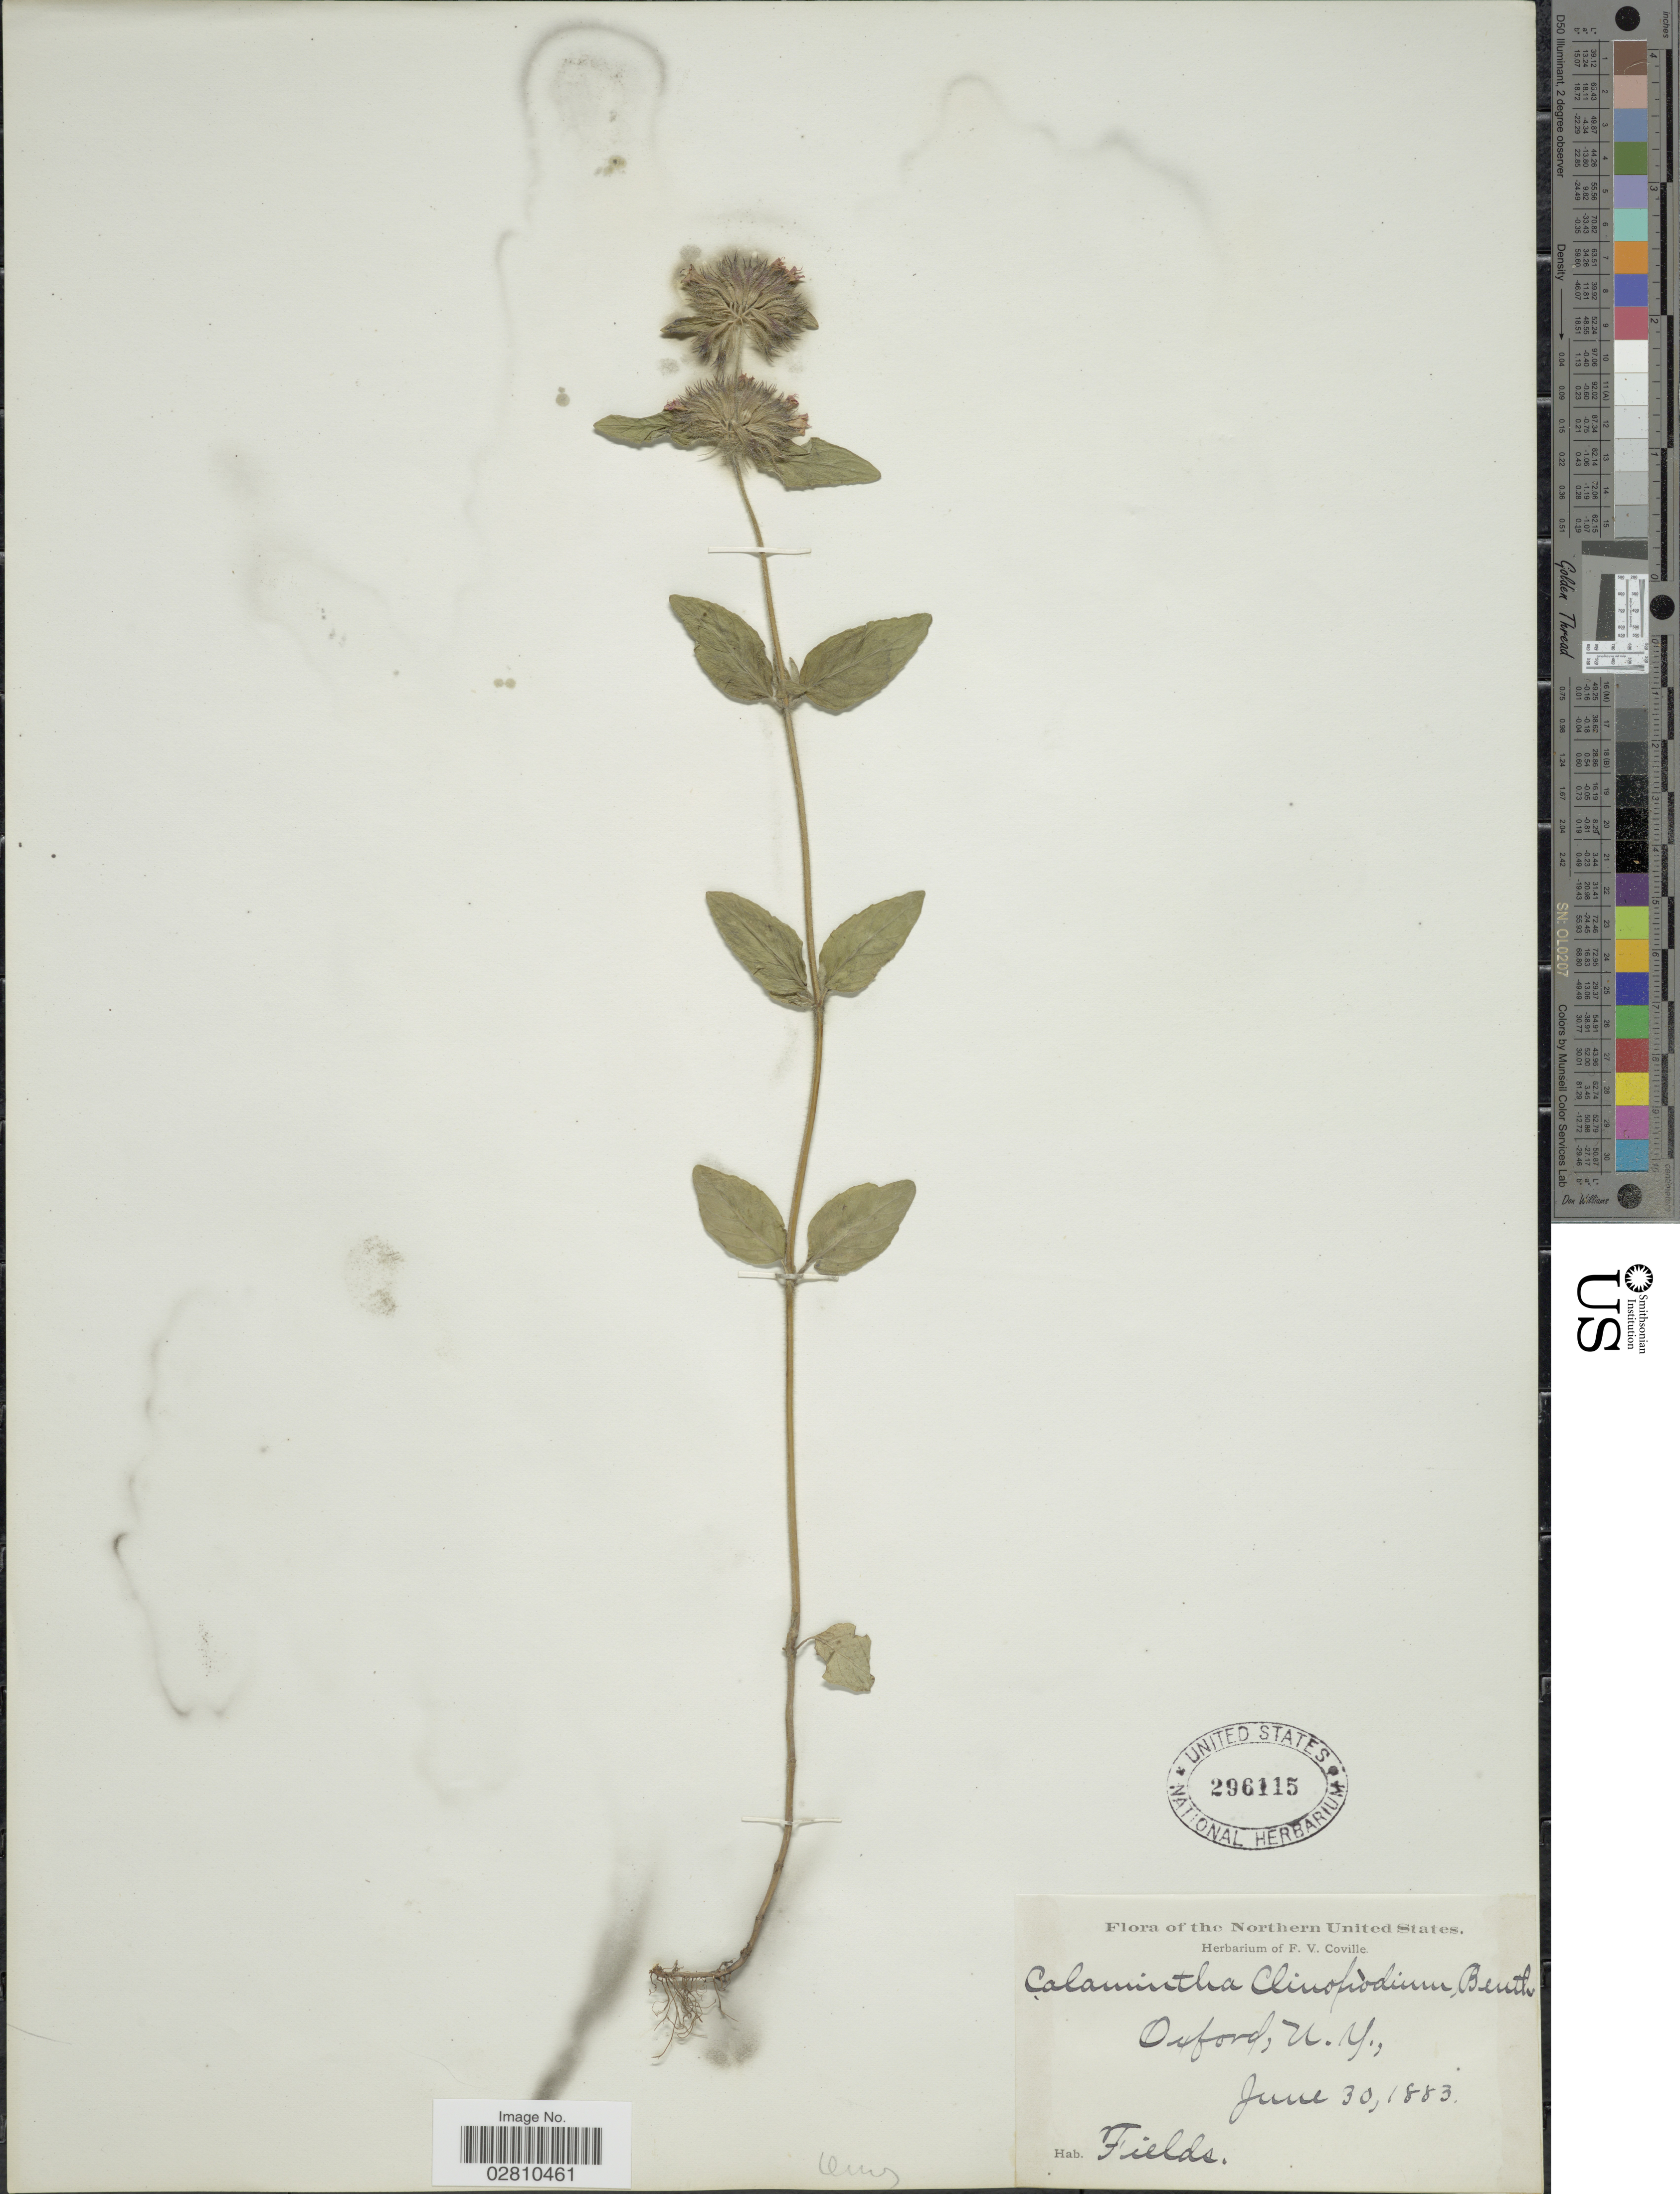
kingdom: Plantae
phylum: Tracheophyta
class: Magnoliopsida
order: Lamiales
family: Lamiaceae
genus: Clinopodium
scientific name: Clinopodium vulgare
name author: L.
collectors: ex herb. F. V. Coville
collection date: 1883-06-30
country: United States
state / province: New York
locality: Northern United States, Oxford, N.Y., Fields.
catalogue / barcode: US 296115